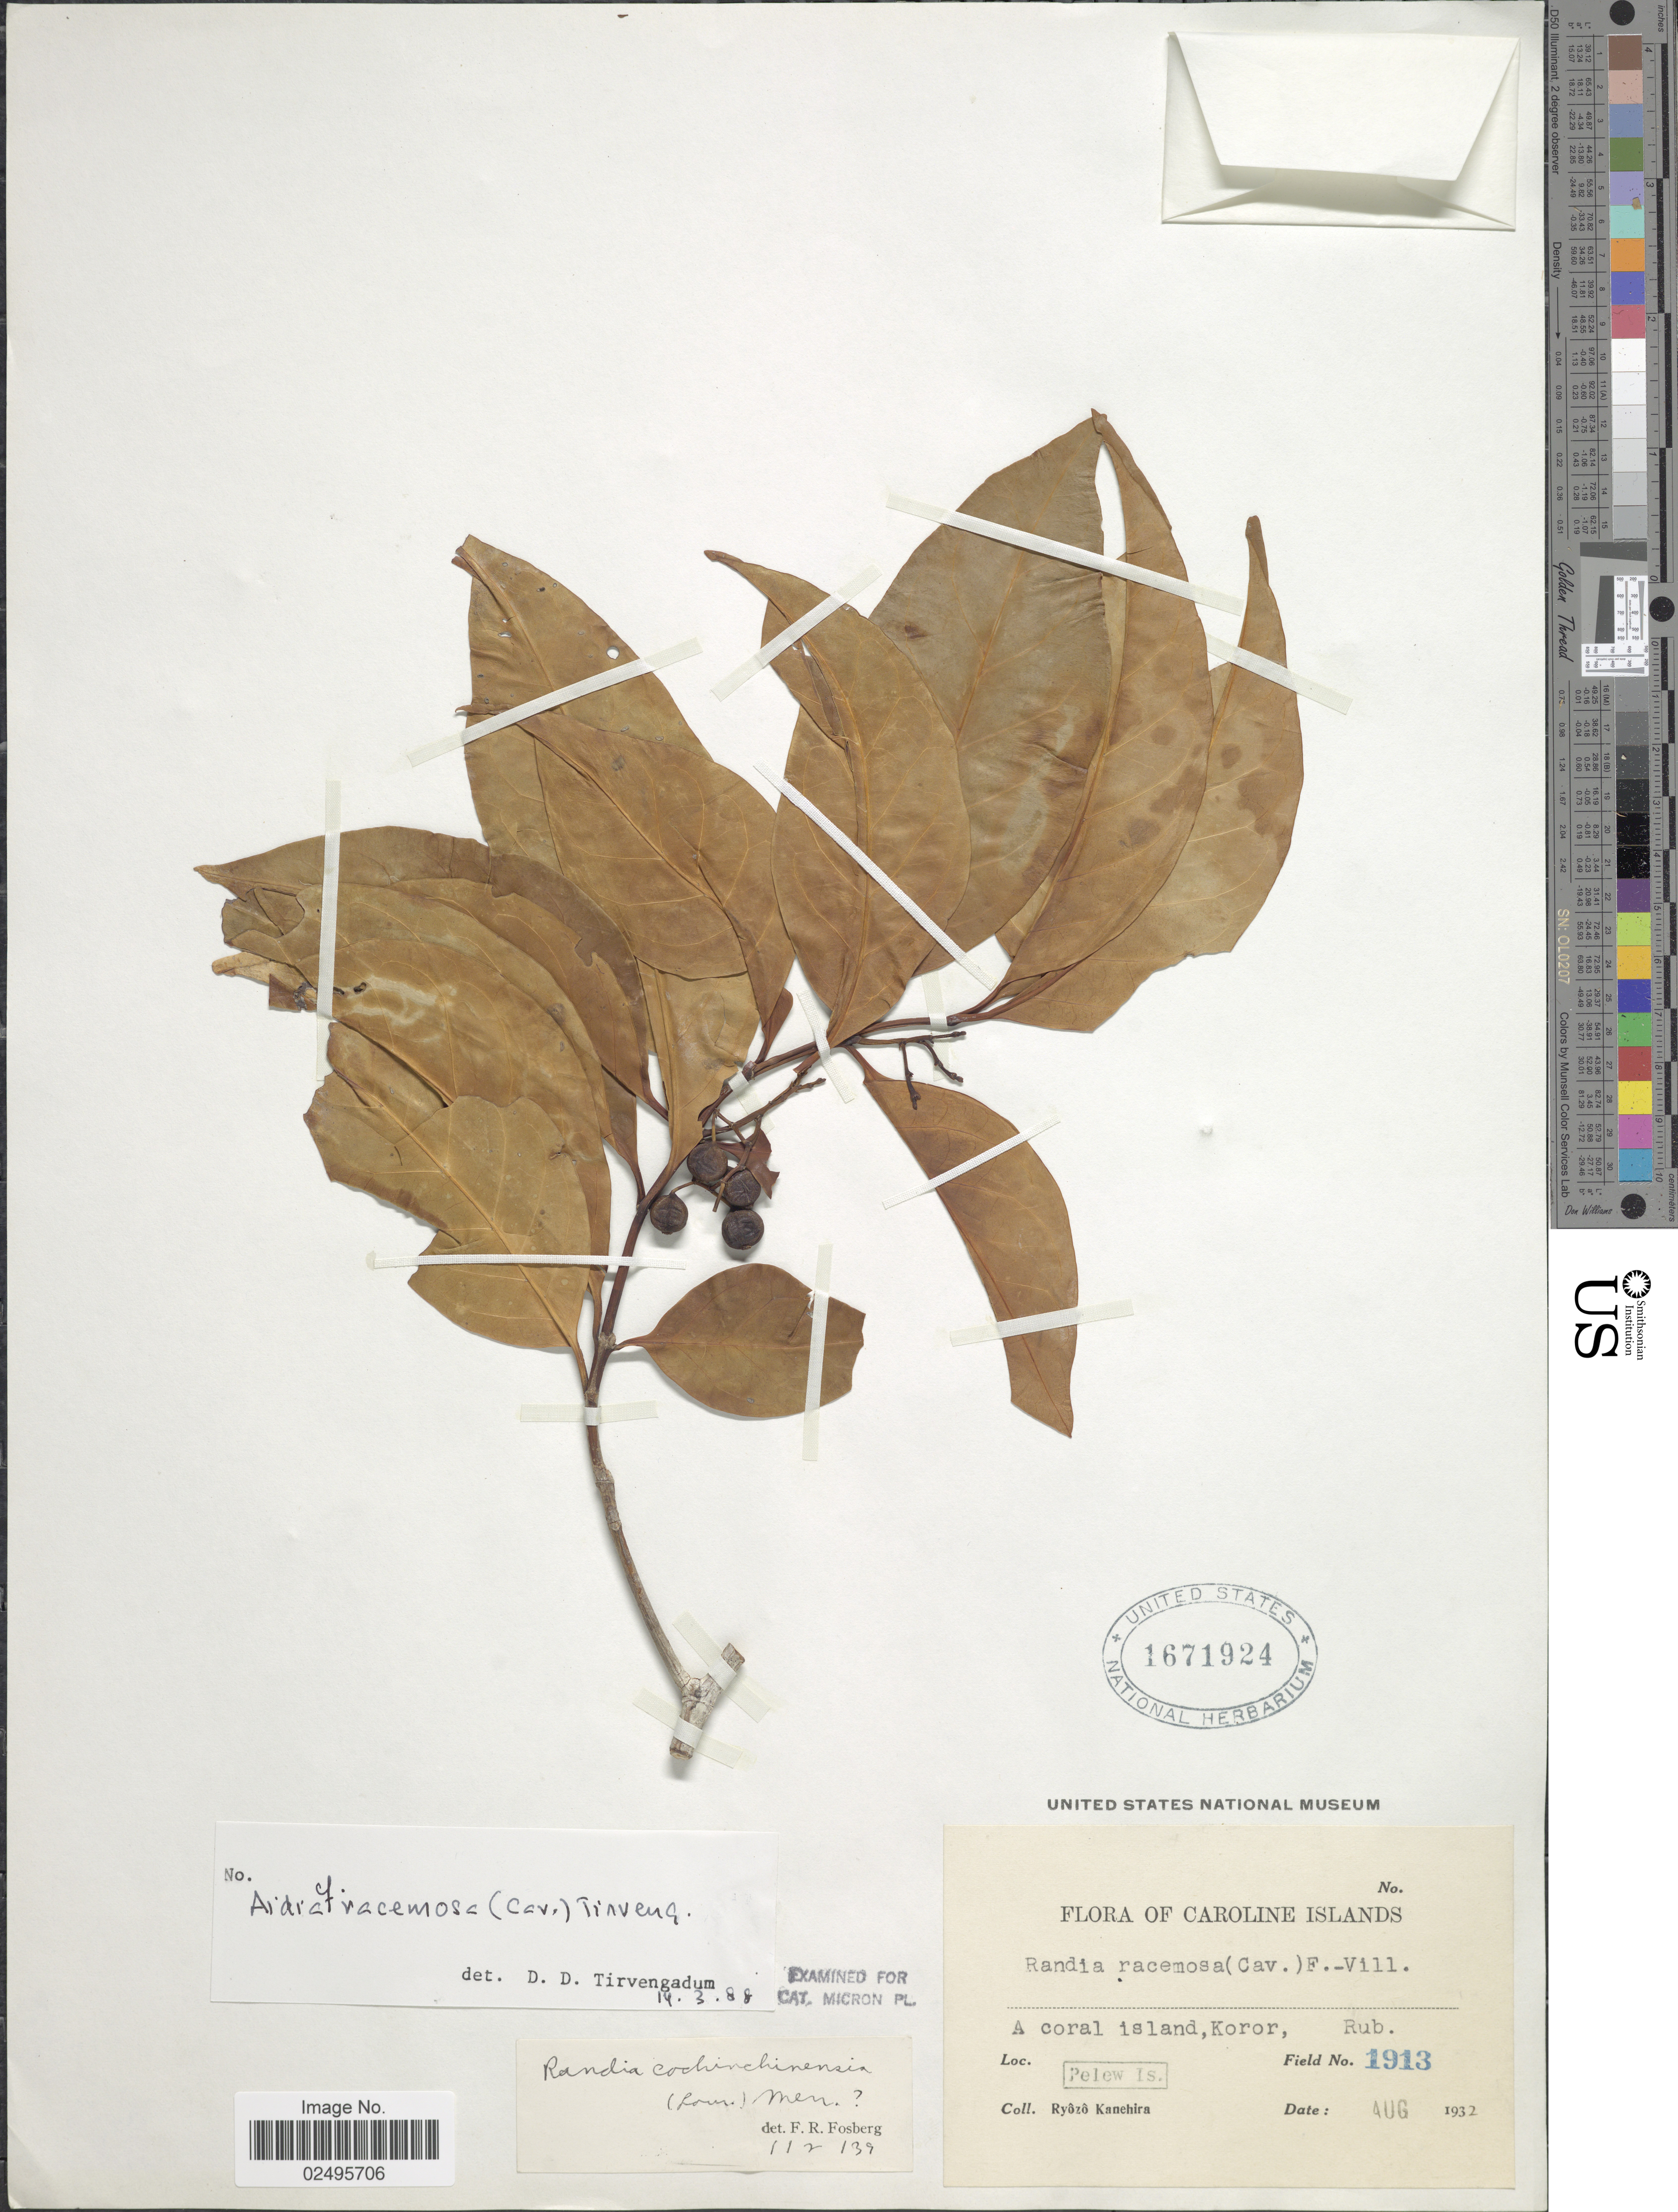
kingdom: Plantae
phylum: Tracheophyta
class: Magnoliopsida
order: Gentianales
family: Rubiaceae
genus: Aidia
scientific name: Aidia graeffei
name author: (Reinecke) Tirveng.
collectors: R. Kanehira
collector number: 1913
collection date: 1932-08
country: Palau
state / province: Koror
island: Koror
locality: The Caroline Islands. A coral Island, Koror. Pelew Is.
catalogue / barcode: US 1671924